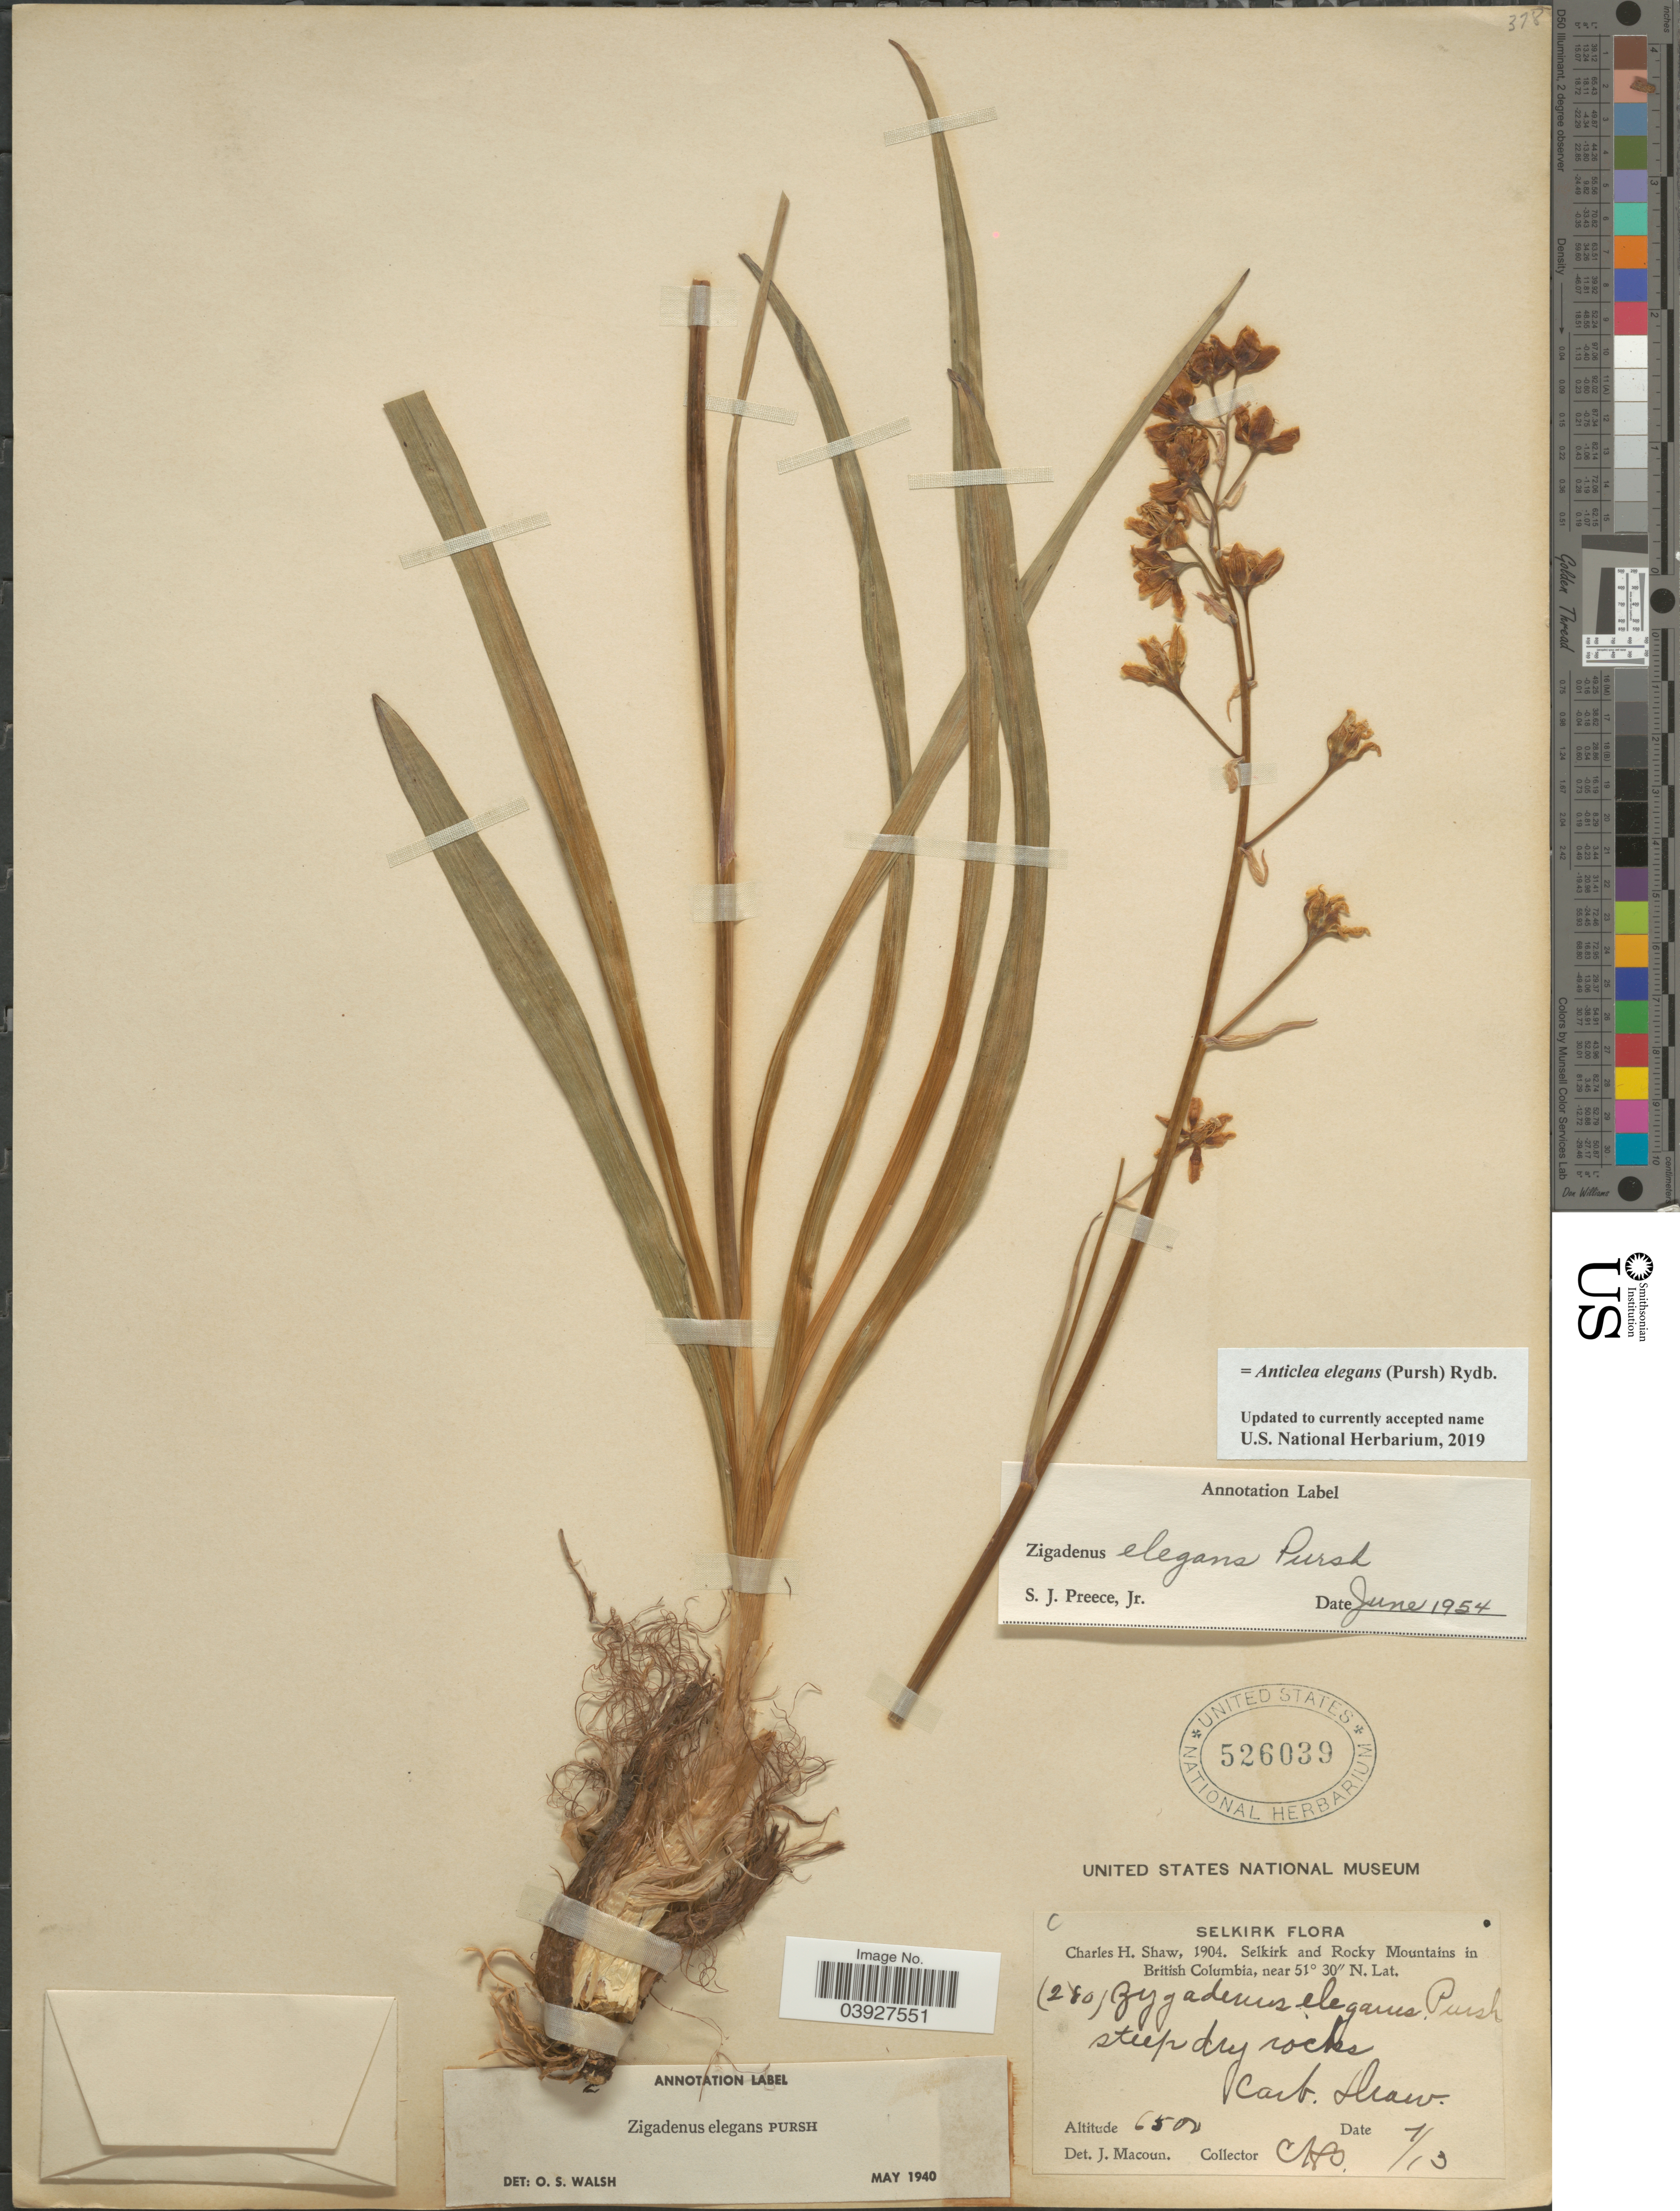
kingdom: Plantae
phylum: Tracheophyta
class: Liliopsida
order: Liliales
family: Melanthiaceae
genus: Anticlea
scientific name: Anticlea elegans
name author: (Pursh) Rydb.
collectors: C. H. Shaw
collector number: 280*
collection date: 1904-07-13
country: Canada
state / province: British Columbia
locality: Selkirk and Rocky Mountains. Steep dry rocks. Carb. Draw.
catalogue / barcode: US 526039